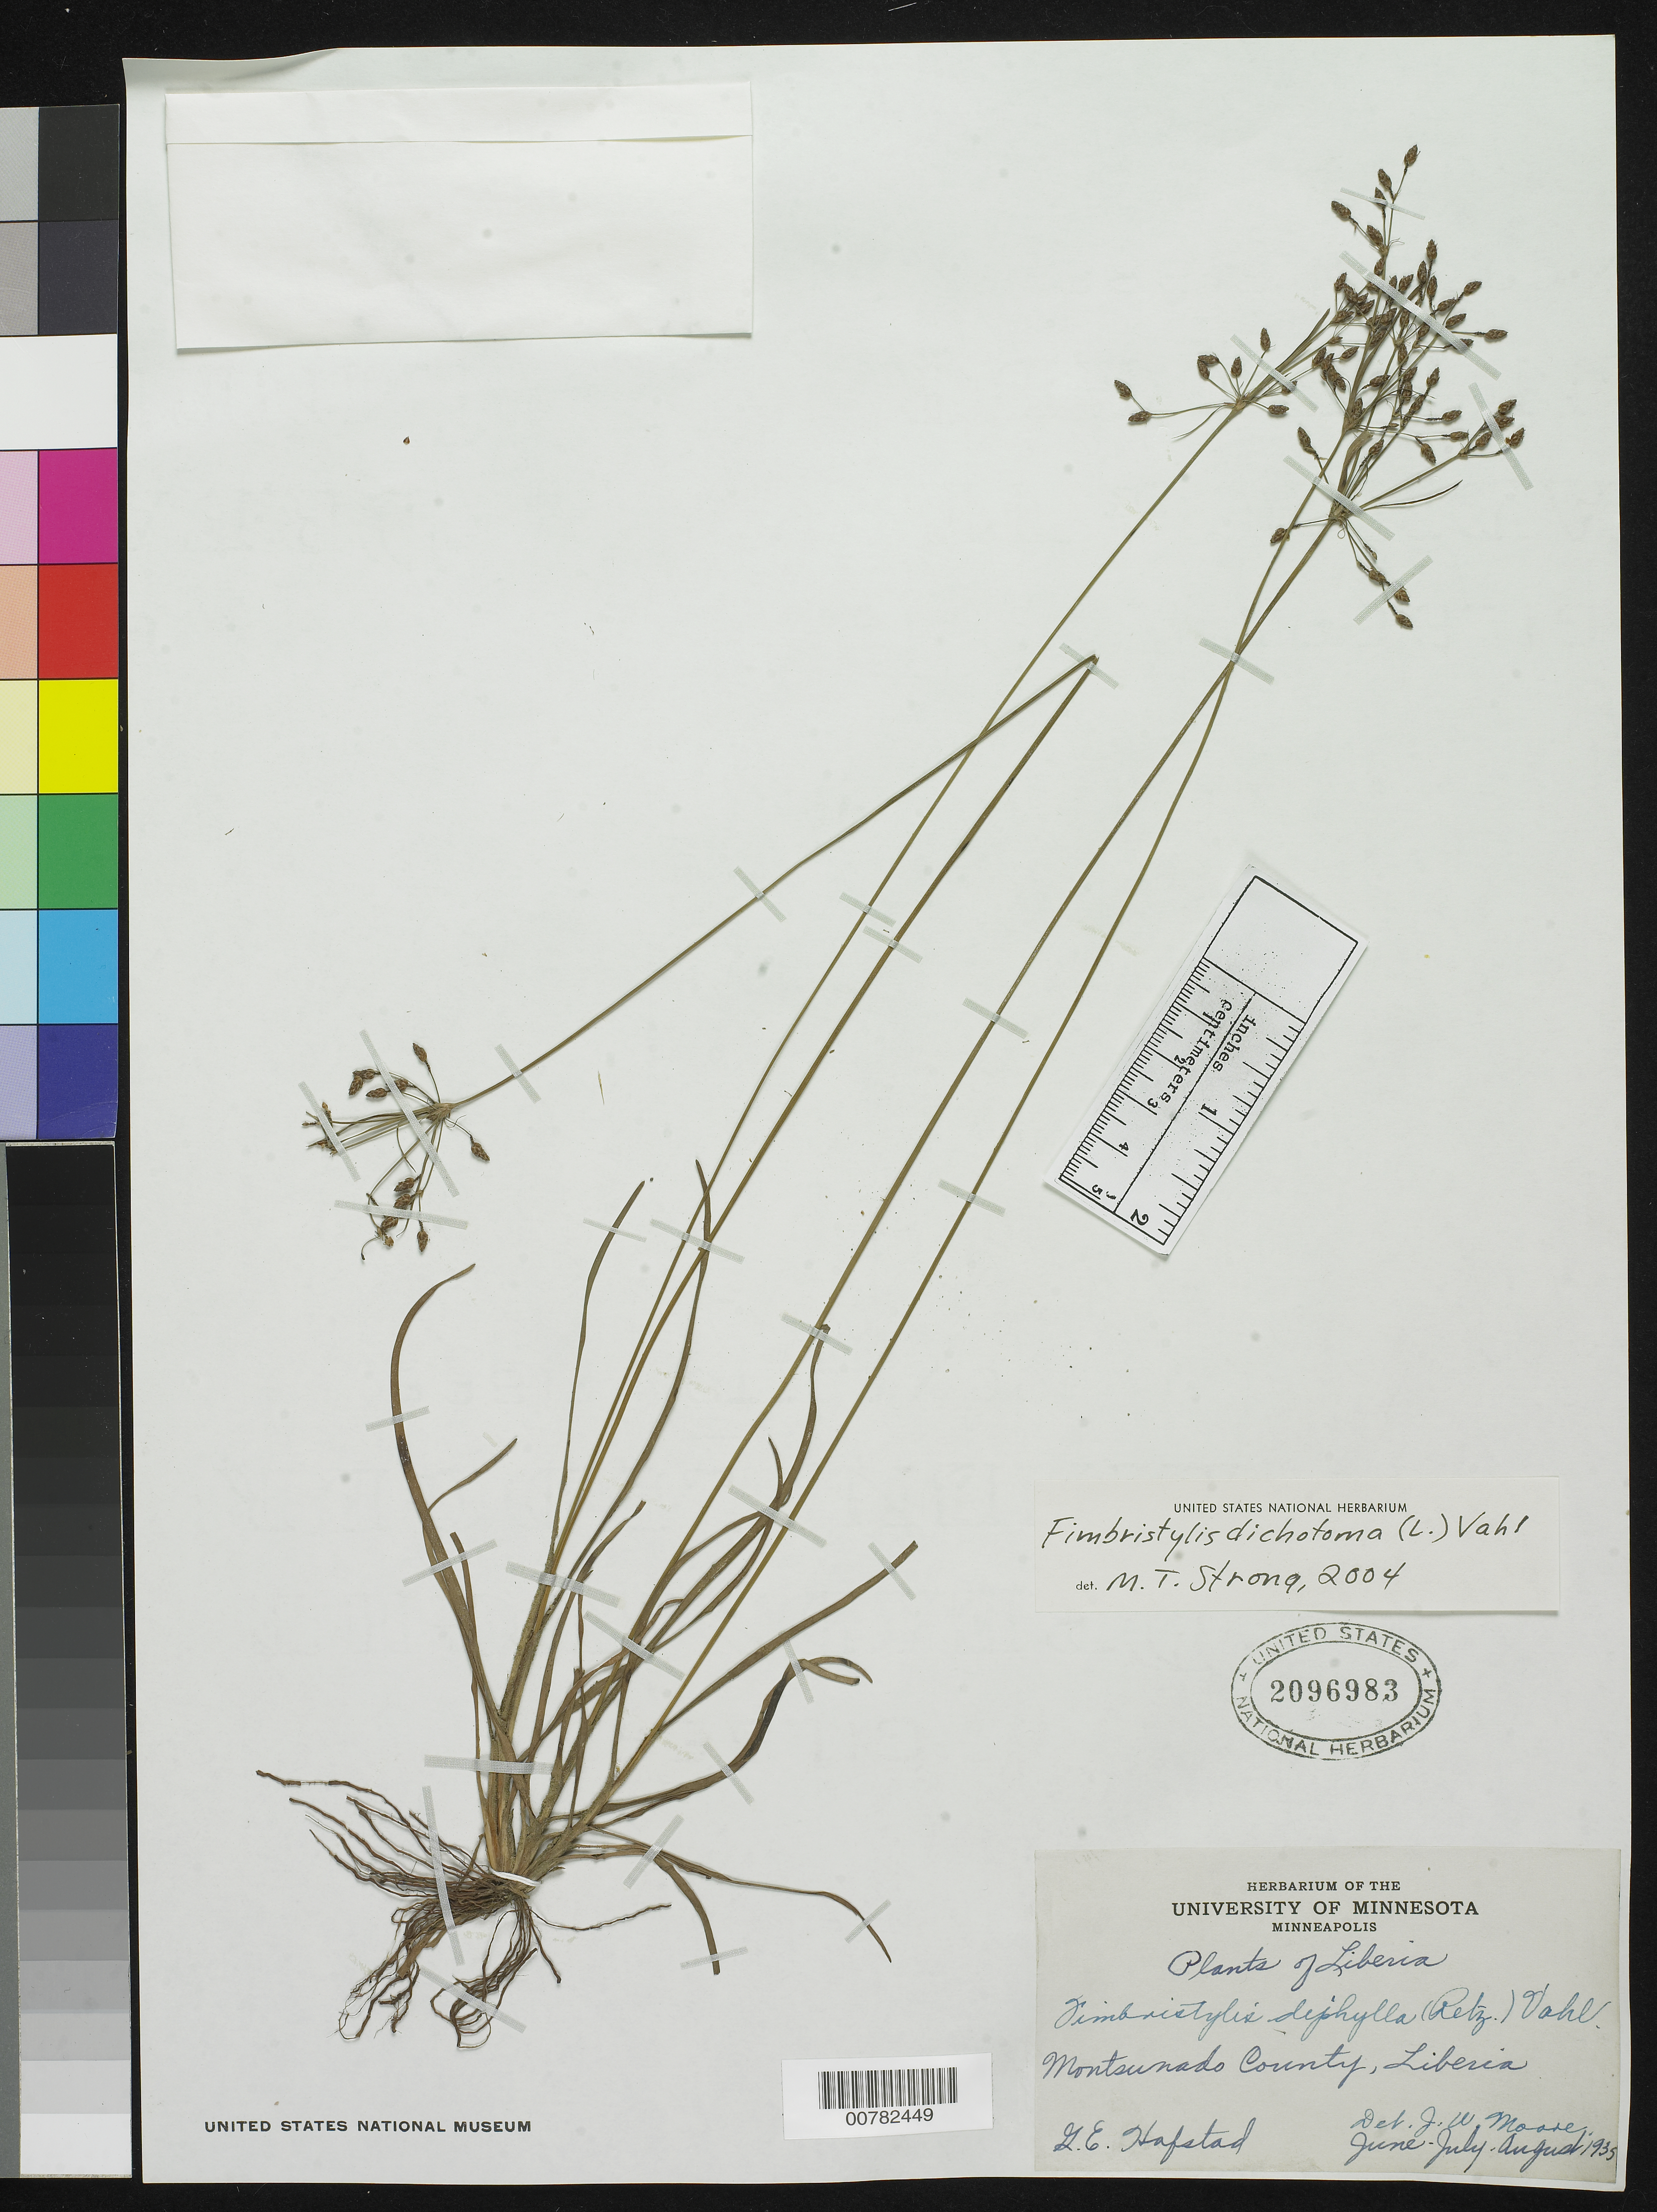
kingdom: Plantae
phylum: Tracheophyta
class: Liliopsida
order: Poales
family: Cyperaceae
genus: Fimbristylis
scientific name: Fimbristylis dichotoma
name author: (L.) Vahl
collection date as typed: Jun 1935 to -- Aug 1935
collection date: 1935-06/1935-08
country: Liberia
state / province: Montserrado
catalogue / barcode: US 2096983